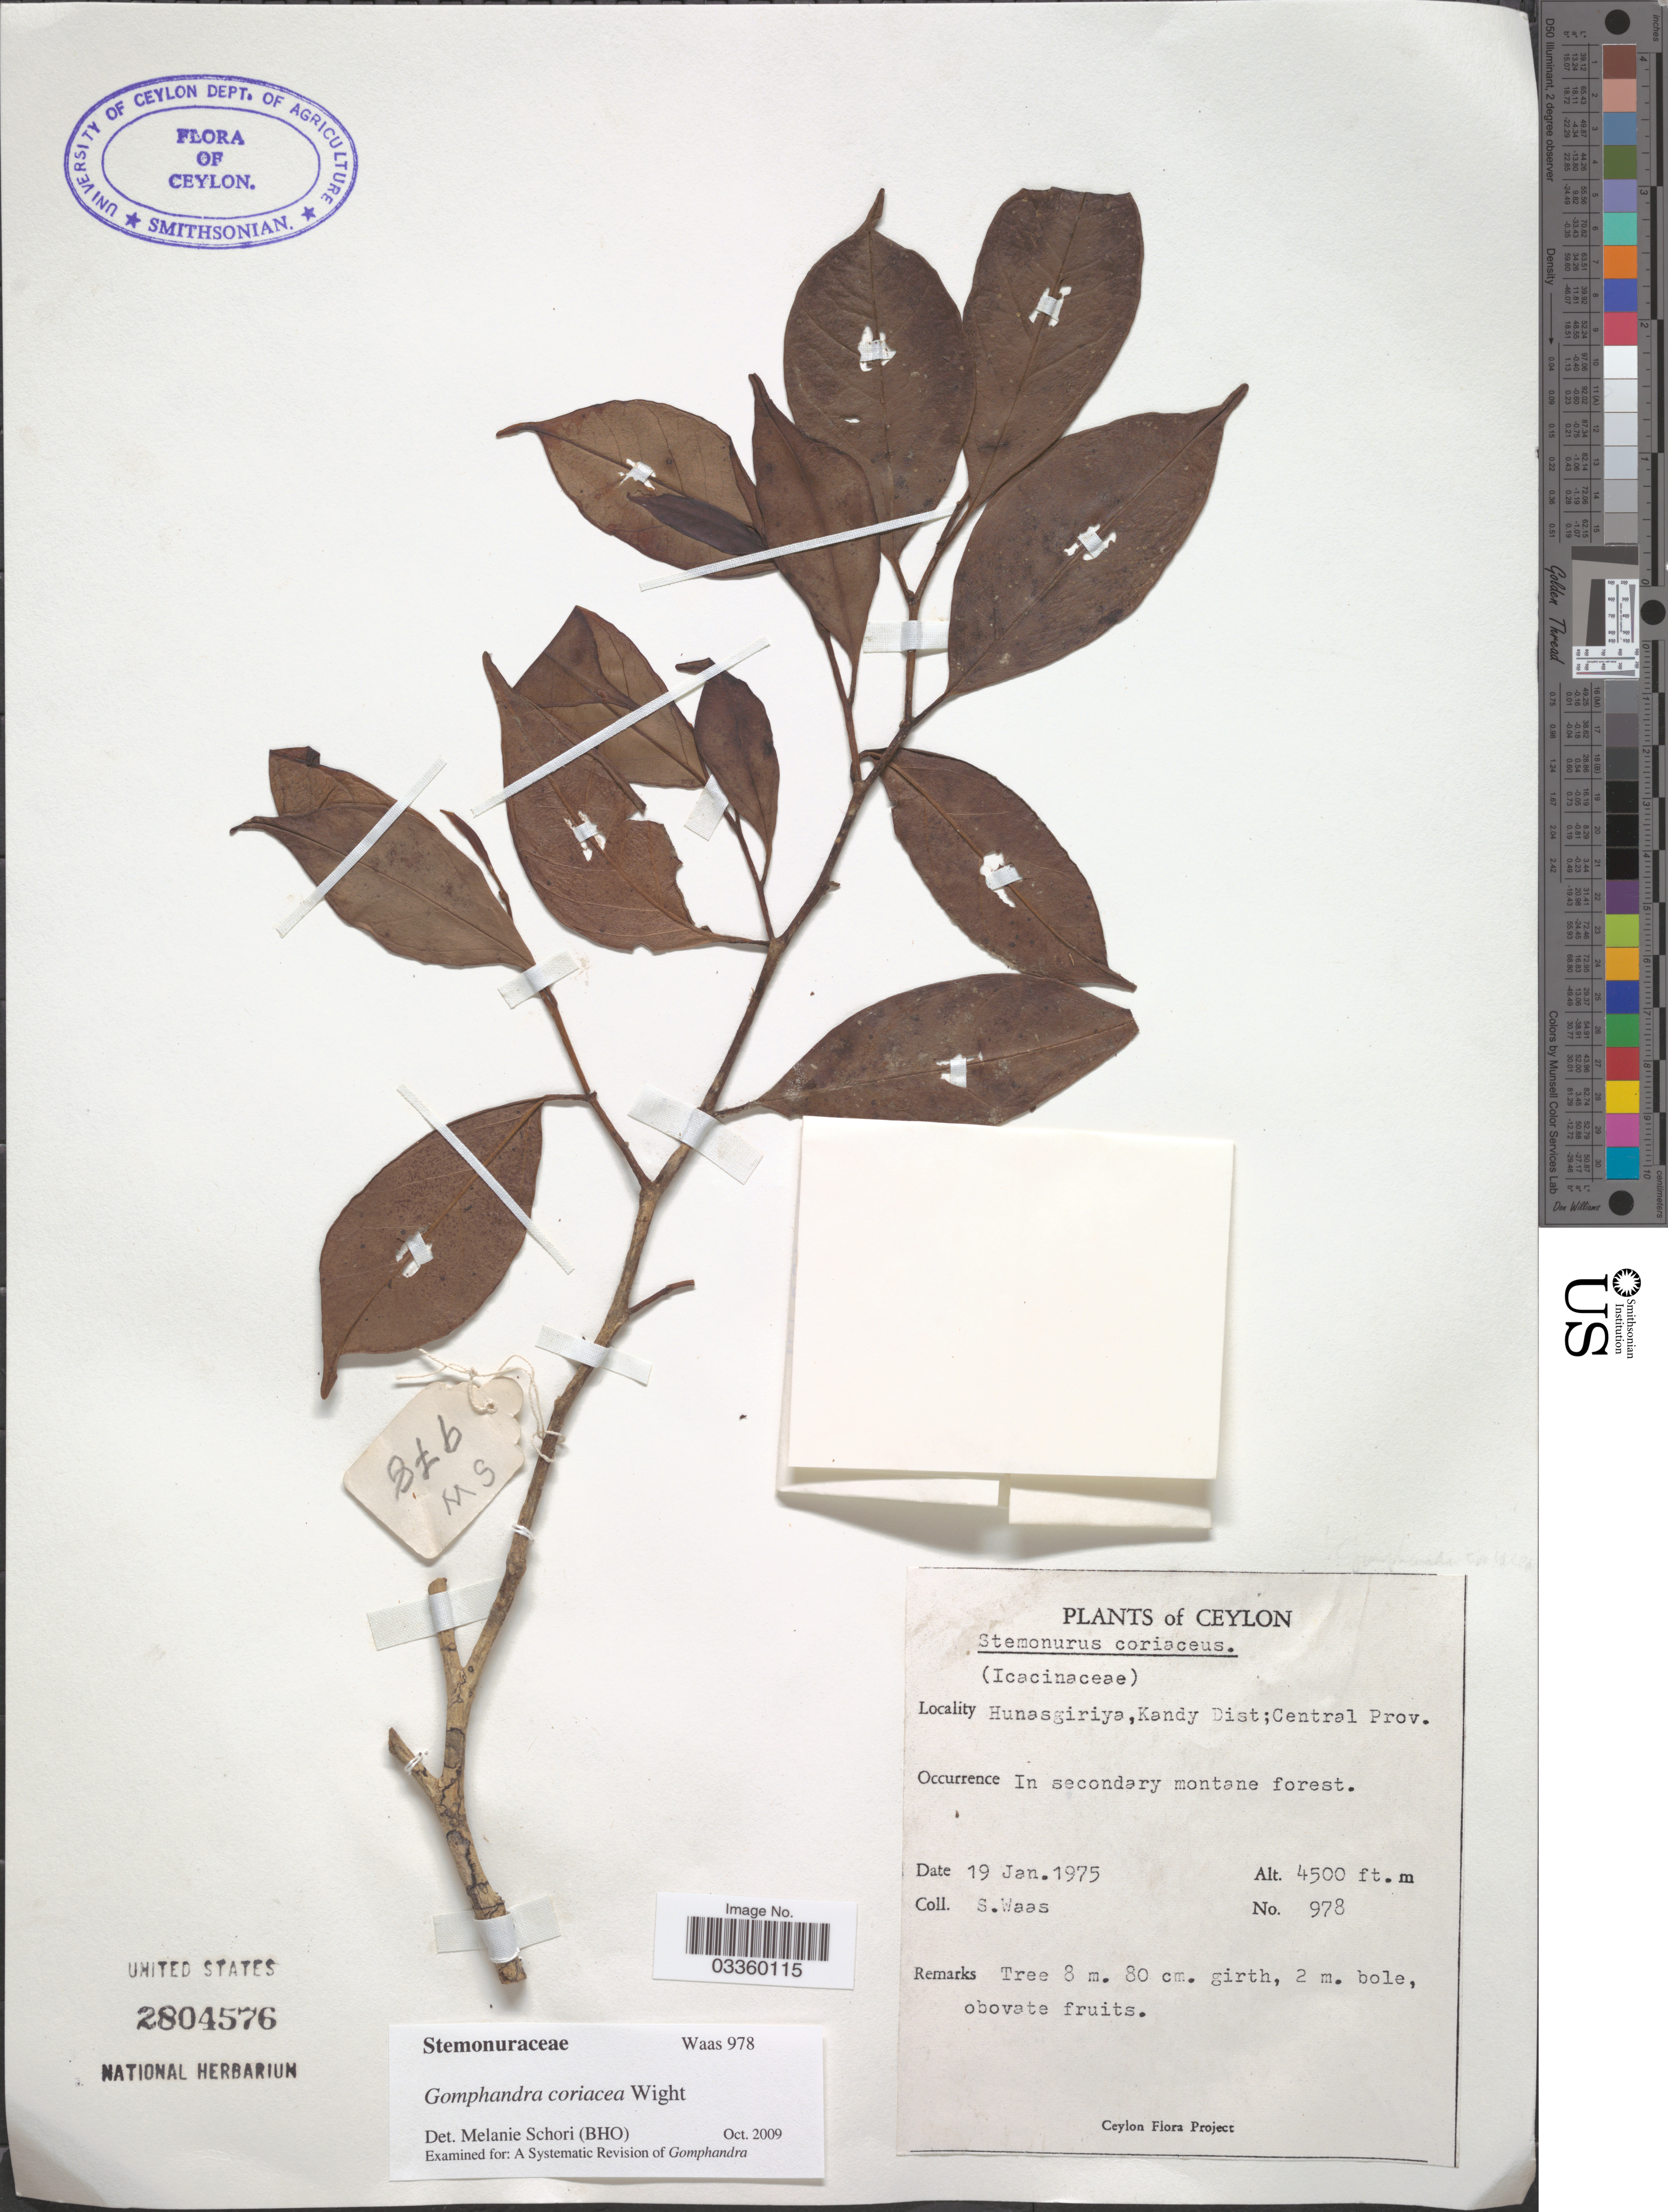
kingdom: Plantae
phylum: Tracheophyta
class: Magnoliopsida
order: Cardiopteridales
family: Stemonuraceae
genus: Gomphandra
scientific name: Gomphandra coriacea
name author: Wight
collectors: S. Waas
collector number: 978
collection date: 1975-01-19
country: Sri Lanka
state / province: Central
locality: Ceylon. Hunasgiriya, Kandy Dist.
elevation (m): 1372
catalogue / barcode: US 2804576